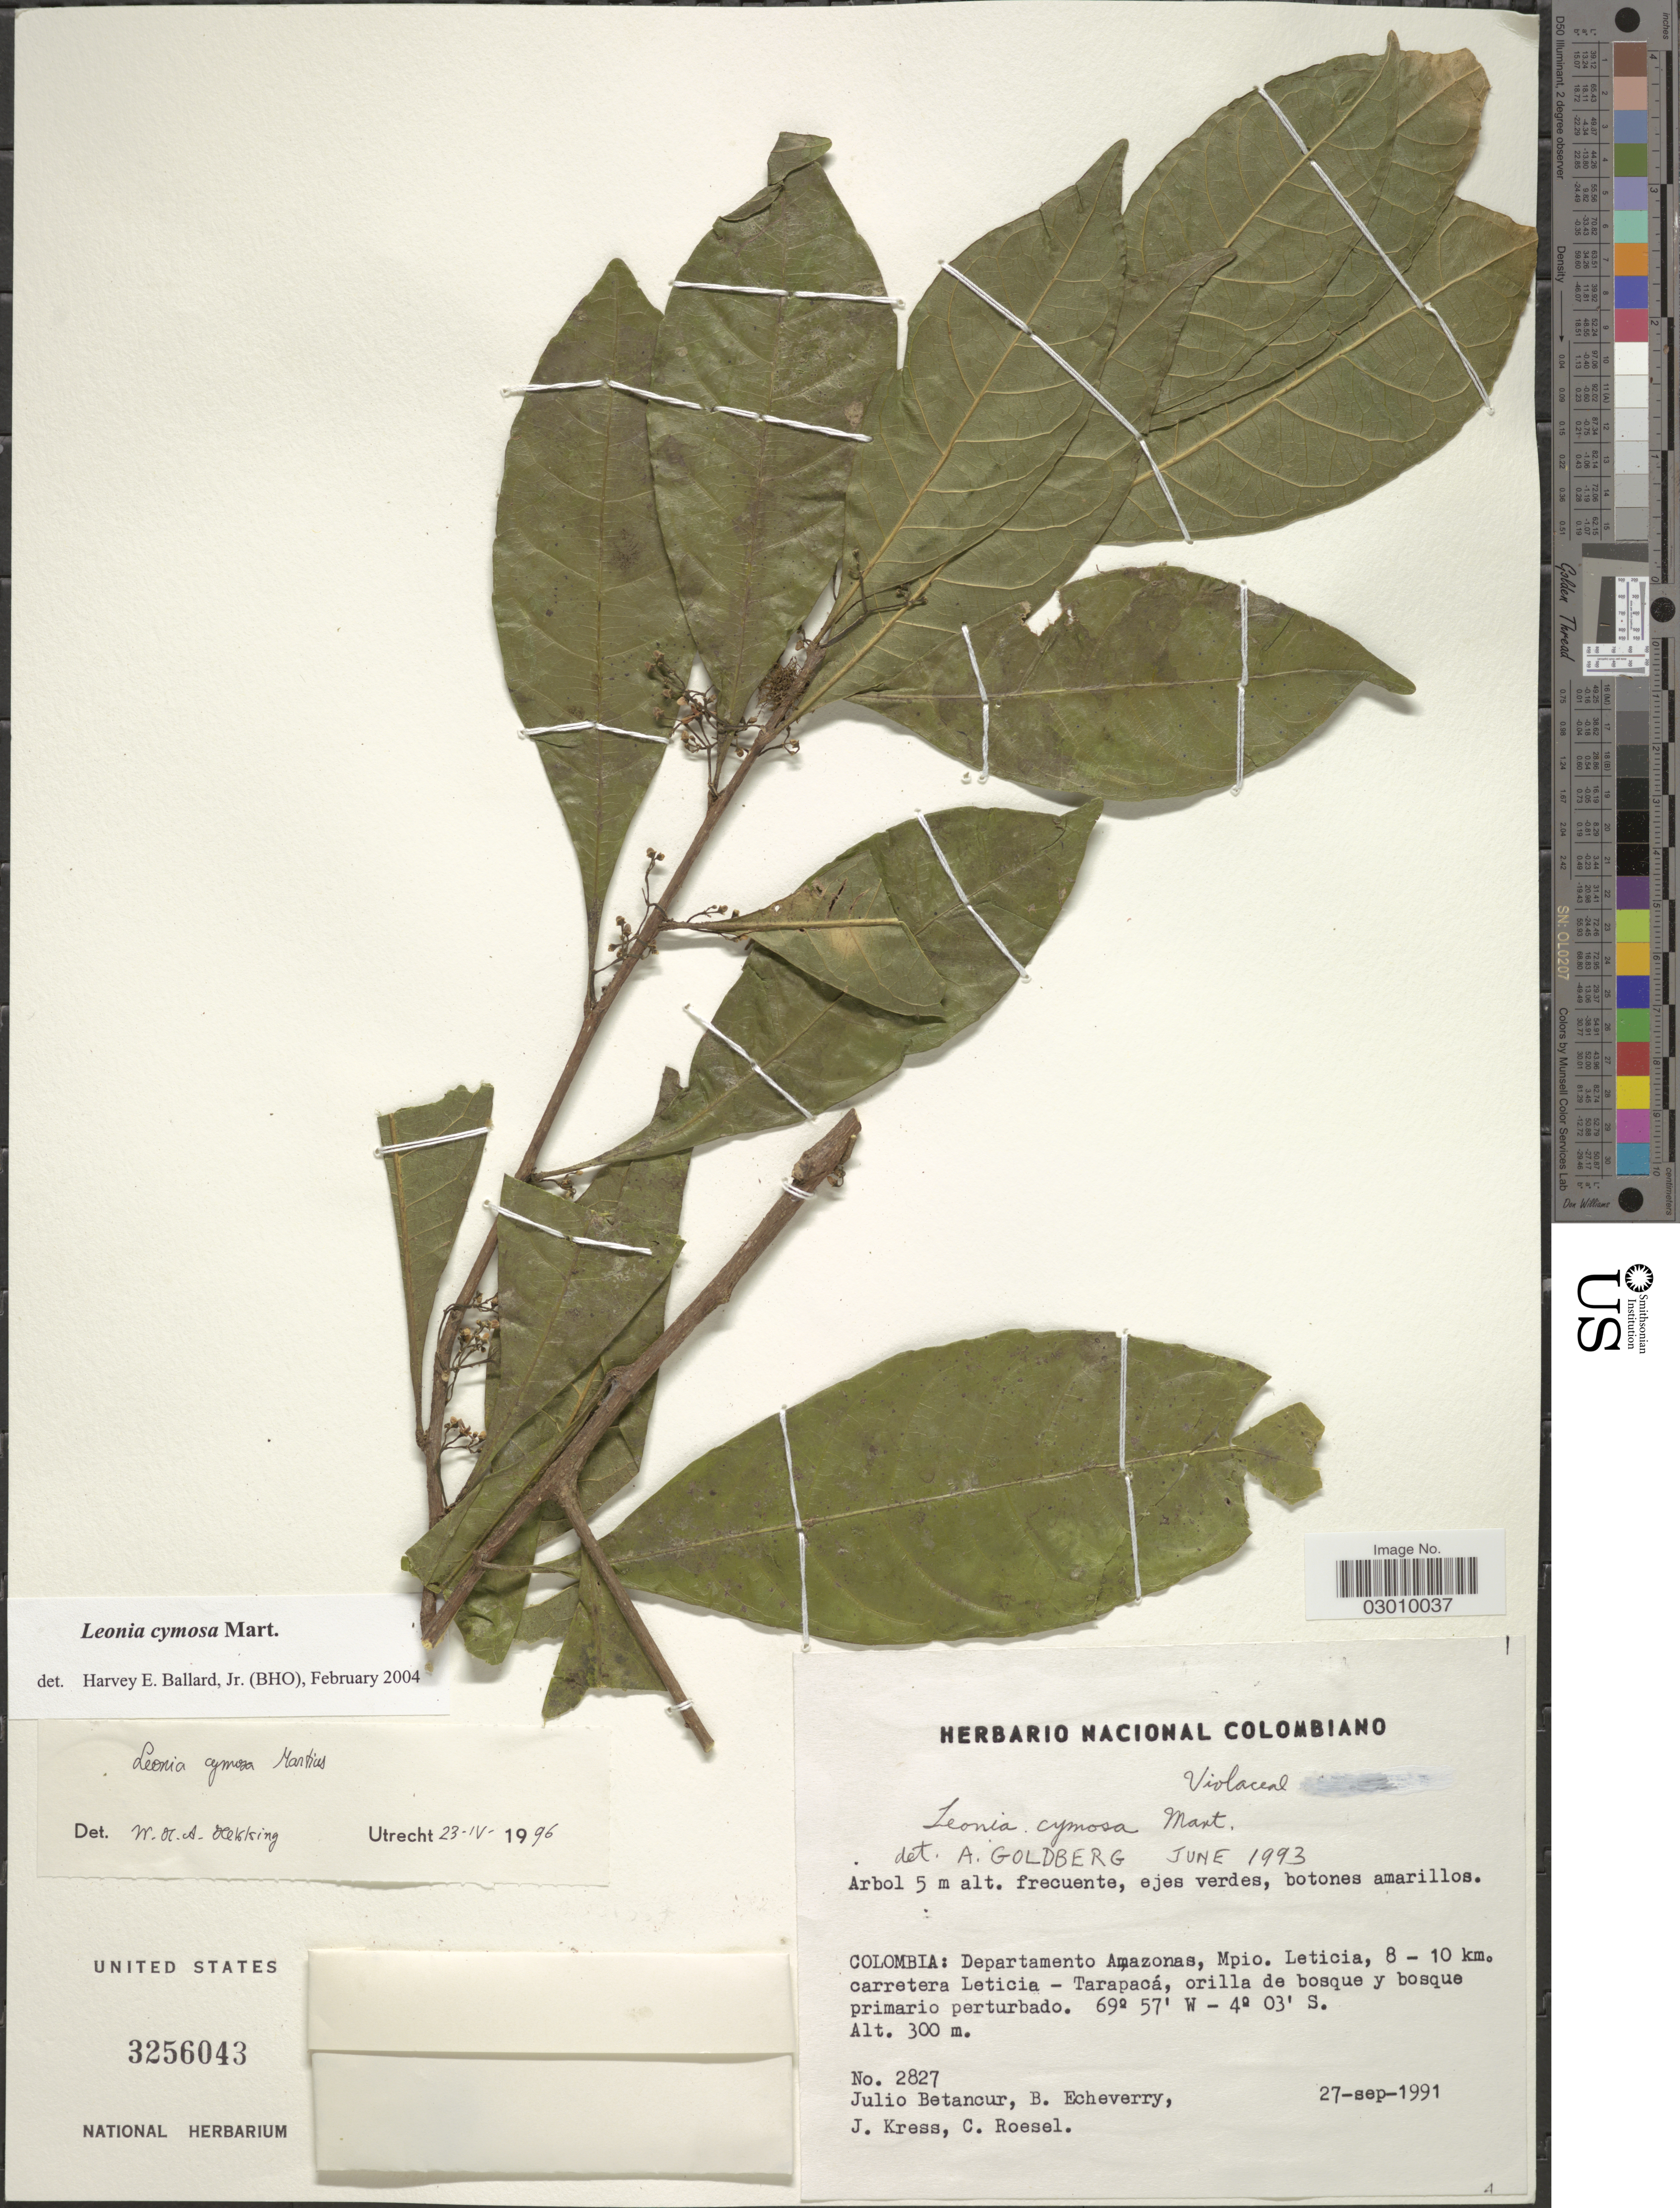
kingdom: Plantae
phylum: Tracheophyta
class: Magnoliopsida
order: Malpighiales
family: Violaceae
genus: Leonia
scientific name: Leonia cymosa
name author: Mart.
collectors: J. Betancur, B. Echeverry, J. Kress & C. S. Roesel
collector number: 2827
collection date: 1991-09-27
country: Colombia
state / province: Amazônas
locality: Departamento Amazonas, Mpio. Leticia, 8 - 10 km. carretera Leticia - Tarapacá, orilla de bosque y bosque primario perturbado.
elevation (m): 300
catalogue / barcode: US 3256043